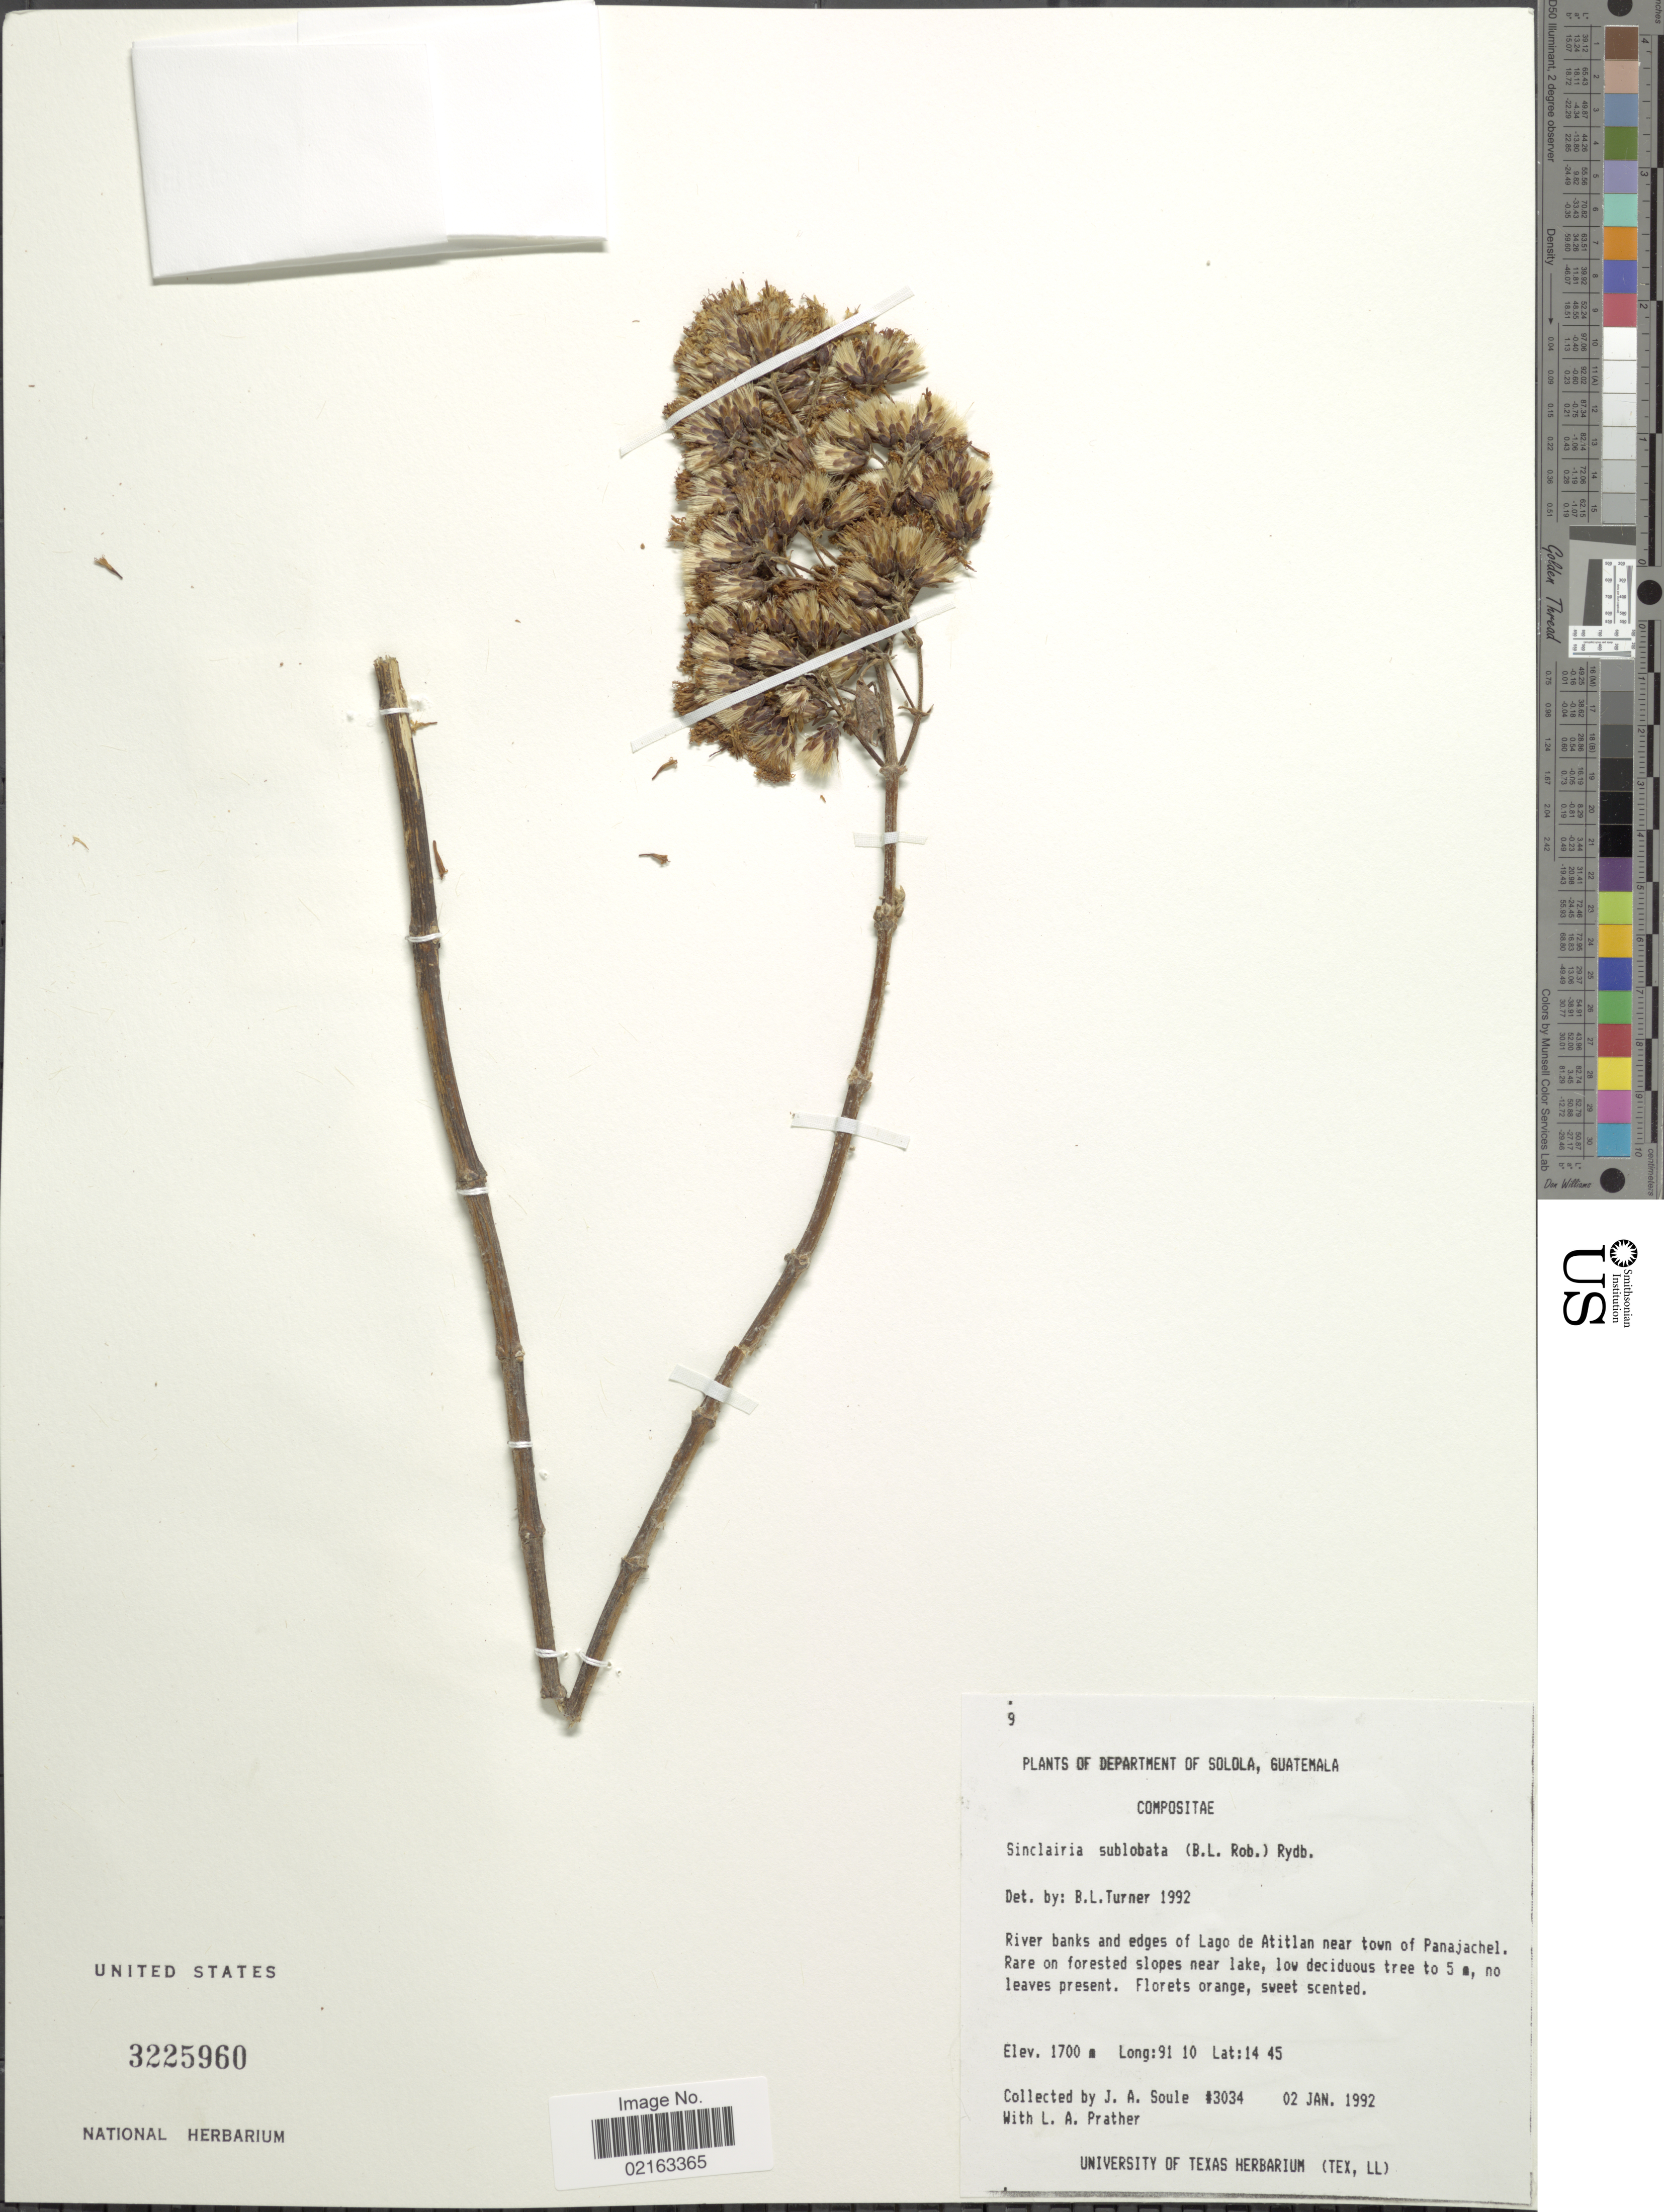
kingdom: Plantae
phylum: Tracheophyta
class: Magnoliopsida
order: Asterales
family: Asteraceae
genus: Sinclairia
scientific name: Sinclairia sublobata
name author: (B.L. Rob.) Rydb.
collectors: J. Soule & L. A. Prather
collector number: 3034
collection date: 1992-01-02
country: Guatemala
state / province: Sololá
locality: Department of Solola, Guatemala. River banks and edges of Lago de Atitlan near town of Panajachel.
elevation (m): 1700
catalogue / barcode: US 3225960